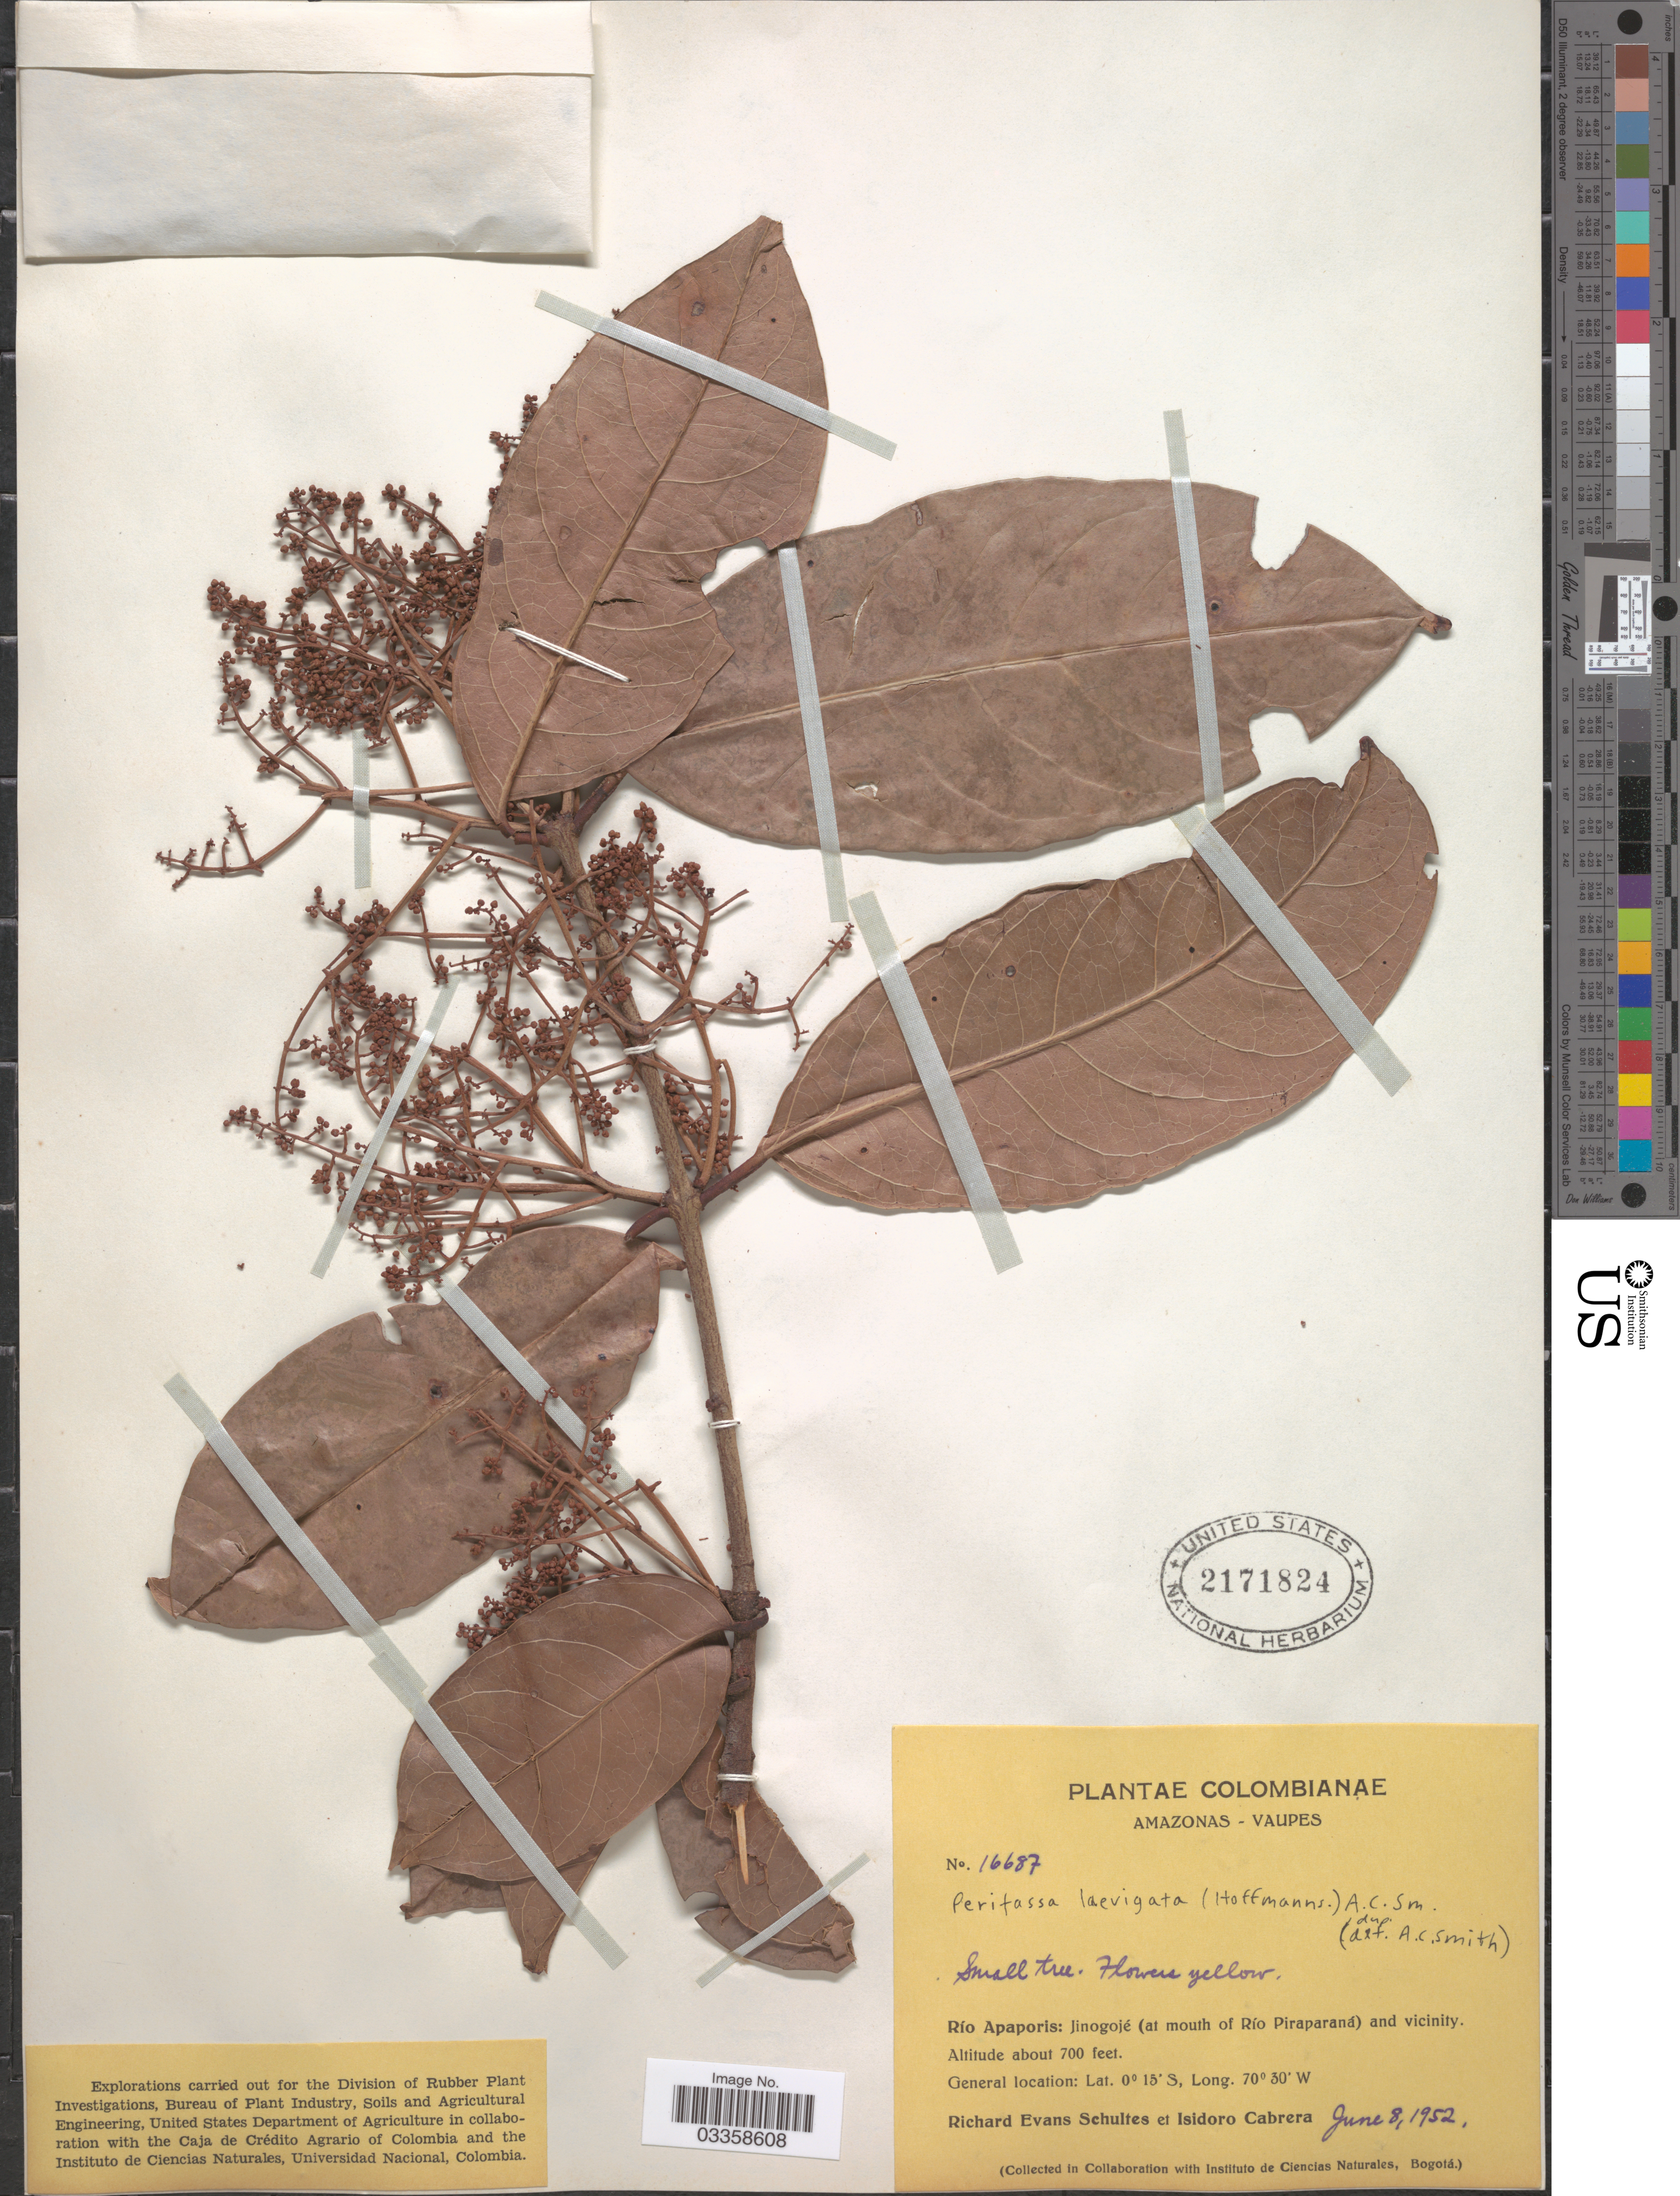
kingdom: Plantae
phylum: Tracheophyta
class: Magnoliopsida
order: Celastrales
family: Celastraceae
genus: Peritassa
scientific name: Peritassa laevigata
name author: (Hoffmanns. ex Link) A.C. Sm.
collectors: R. E. Schultes & I. Cabrera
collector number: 16687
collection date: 1952-06-08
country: Colombia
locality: Amazonas - Vaupes, Río Apaporis: Jinogojé (at mouth of Río Piraparaná) and vicinity.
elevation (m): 213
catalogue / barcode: US 2171824